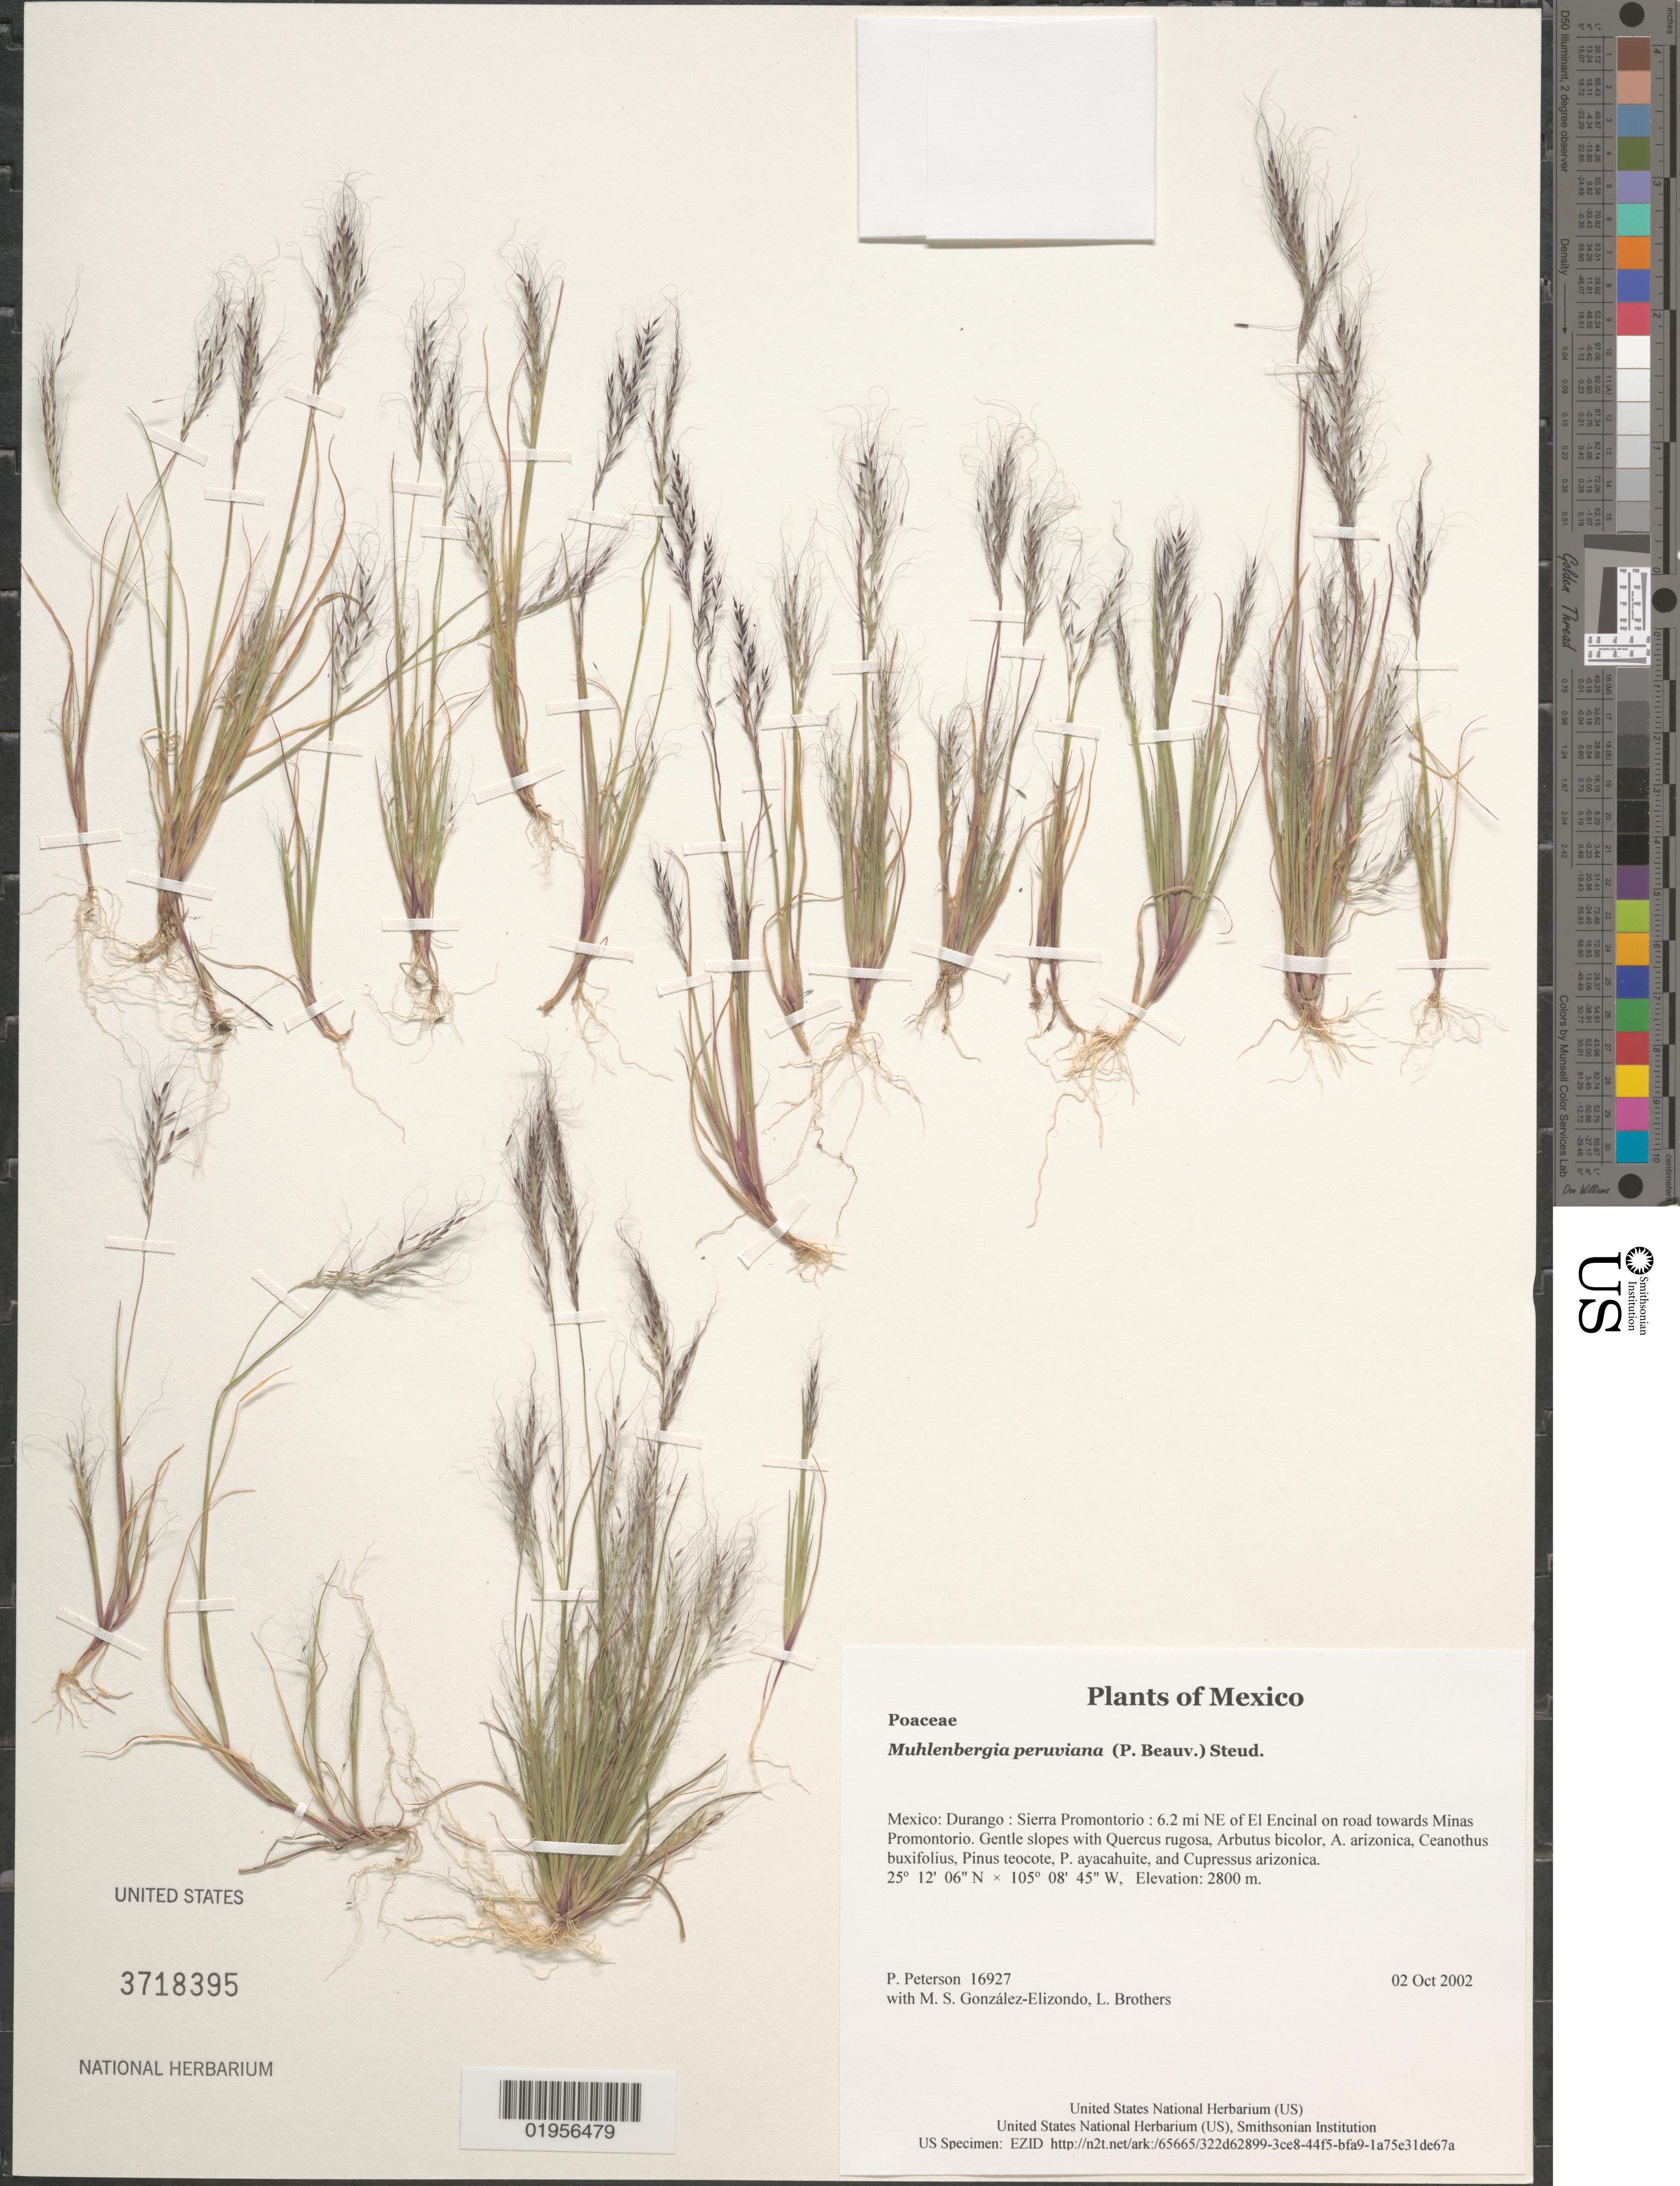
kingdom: Plantae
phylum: Tracheophyta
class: Liliopsida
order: Poales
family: Poaceae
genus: Muhlenbergia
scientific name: Muhlenbergia peruviana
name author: (P. Beauv.) Steud.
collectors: P. M. Peterson, M. S. González-Elizondo & L. E. Brothers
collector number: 16927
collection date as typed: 02 Oct 2002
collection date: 2002-10-02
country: Mexico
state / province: Durango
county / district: Sierra Promontorio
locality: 6.2 mi NE of El Encinal on road towards Minas Promontorio. Gentle slopes with Quercus rugosa, Arbutus bicolor, A. arizonica, Ceanothus buxifolius, Pinus teocote, P. ayacahuite, and Cupressus arizonica.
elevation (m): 2800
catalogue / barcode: US 3718395